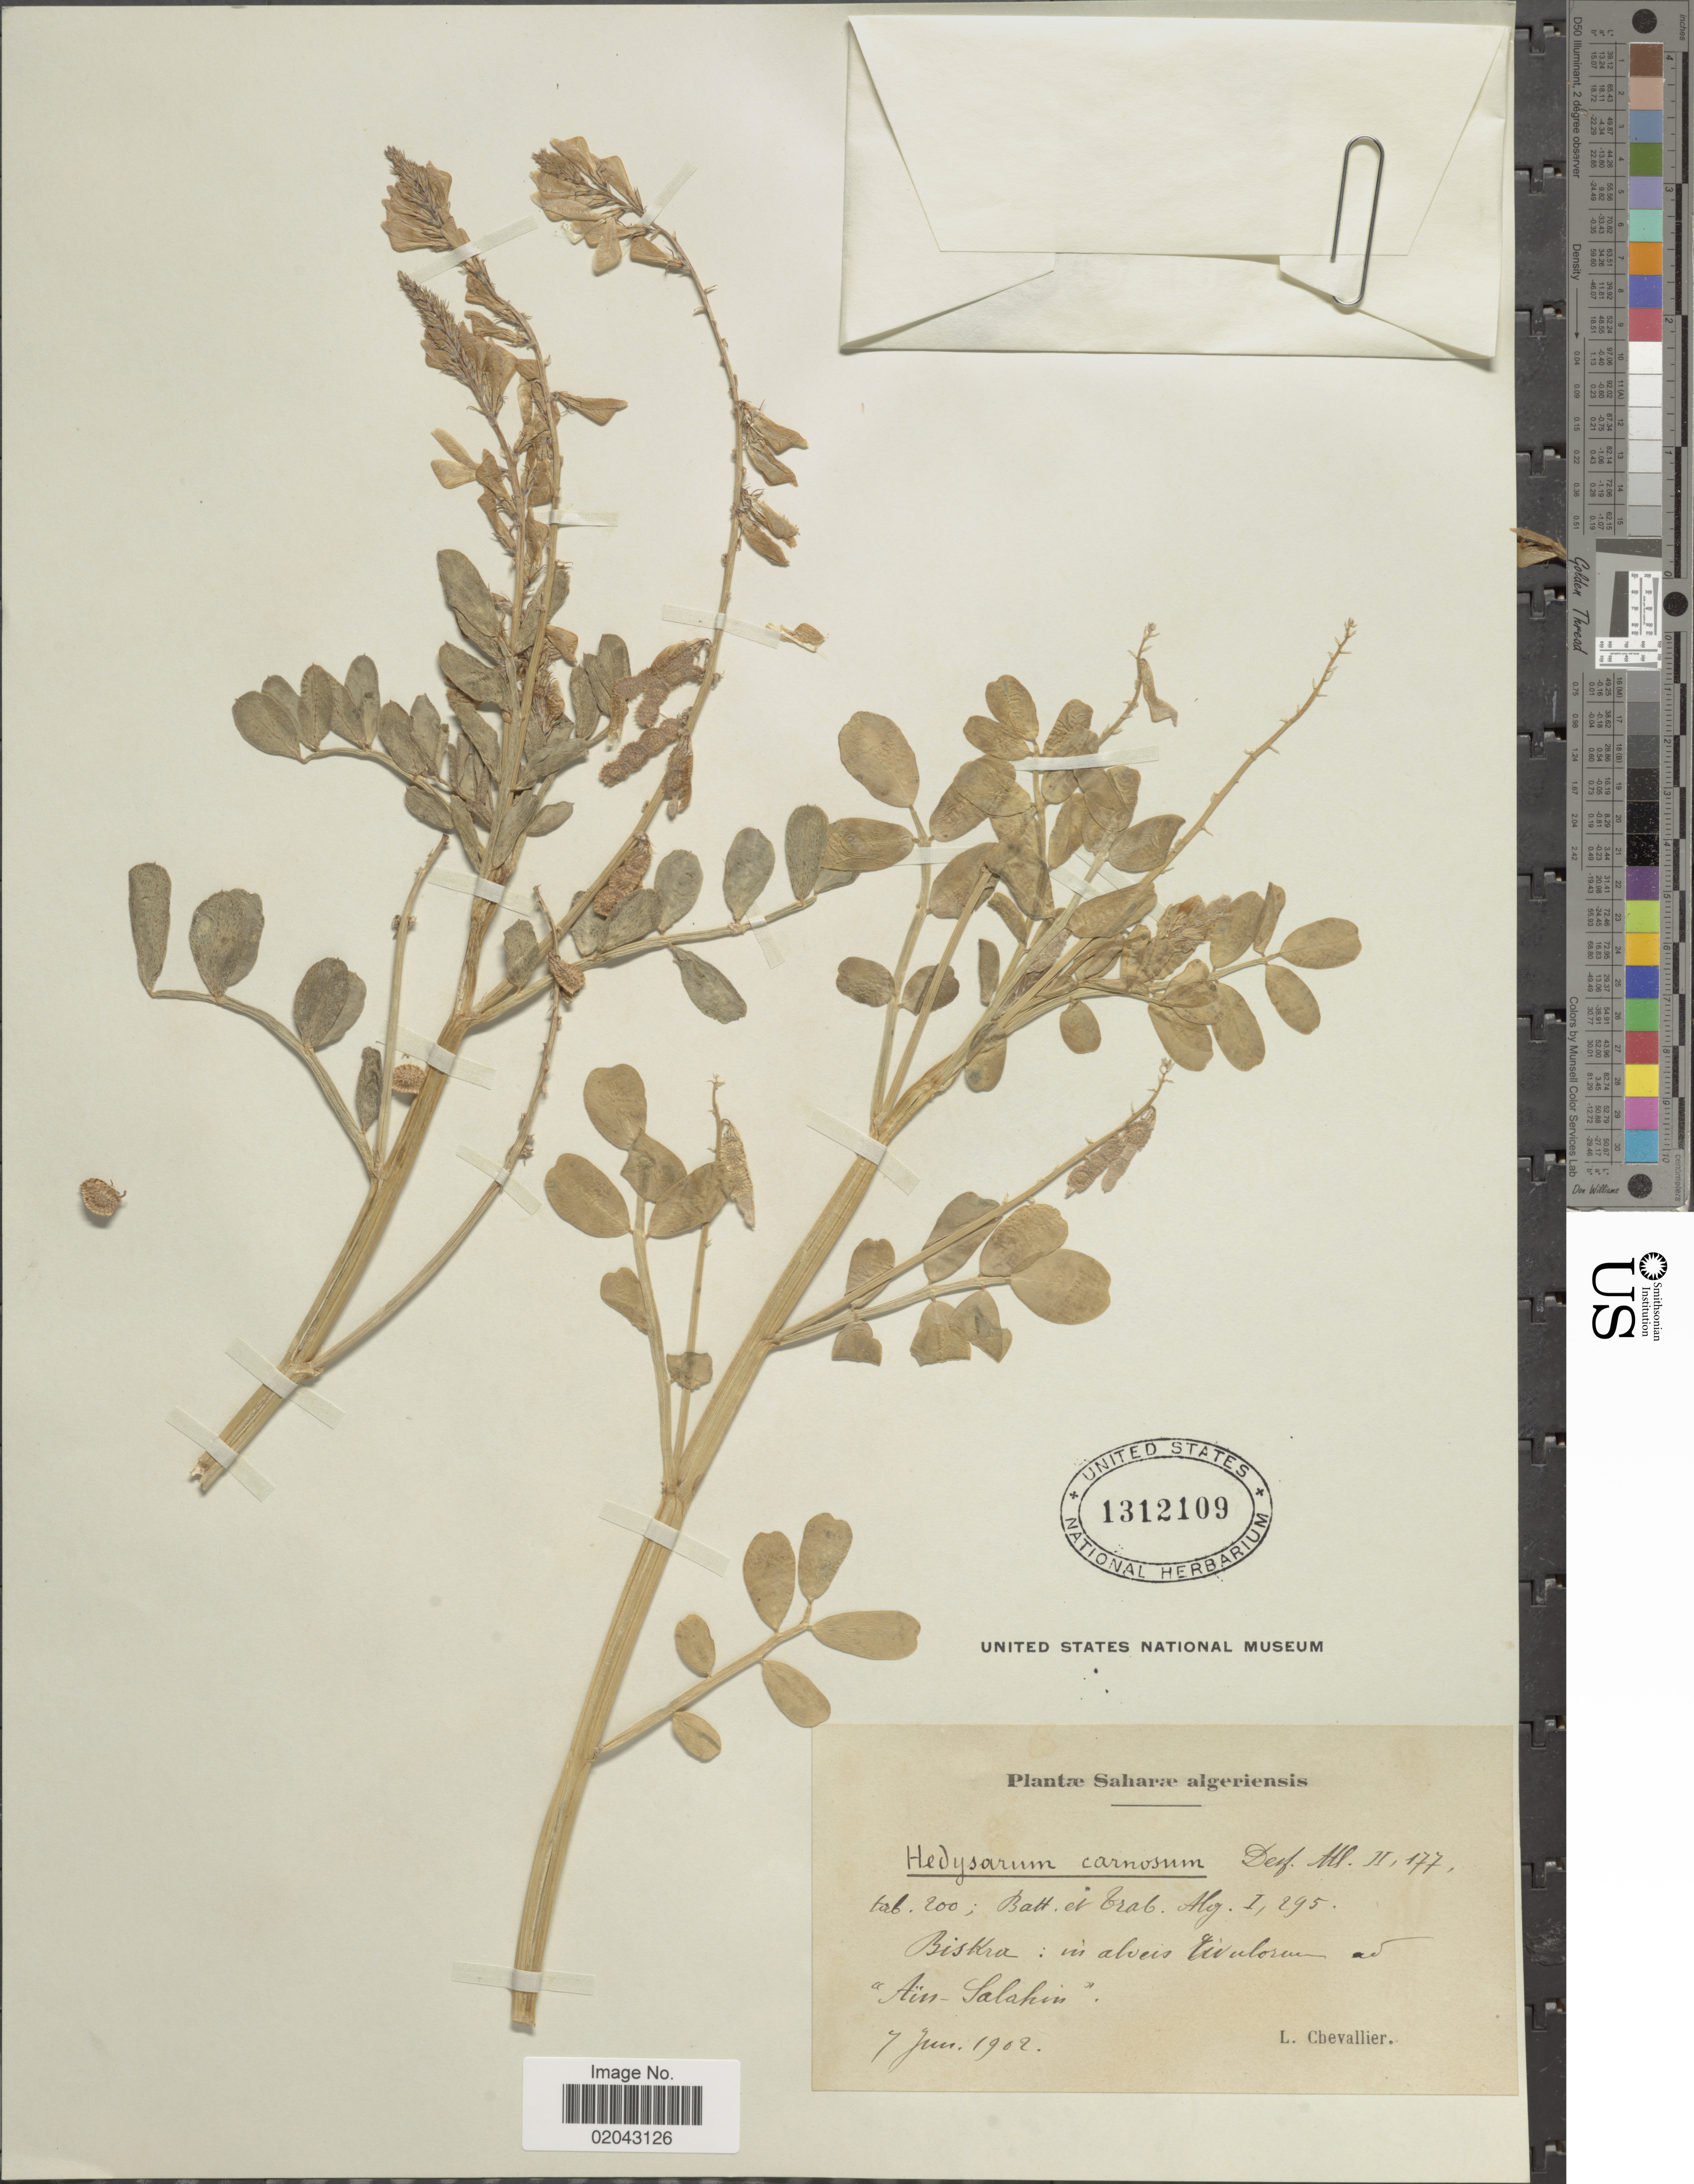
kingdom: Plantae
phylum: Tracheophyta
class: Magnoliopsida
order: Fabales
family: Fabaceae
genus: Sulla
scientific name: Sulla carnosa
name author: (Desf.) B.H.Choi & H. Ohashi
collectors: L. Chevallier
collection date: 1902-06-07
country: Algeria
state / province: Biskra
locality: Saharae algeriensis, Biskra: in alveis Tivulorum [interpreted] ad "Ain - Salahin".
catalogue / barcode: US 1312109